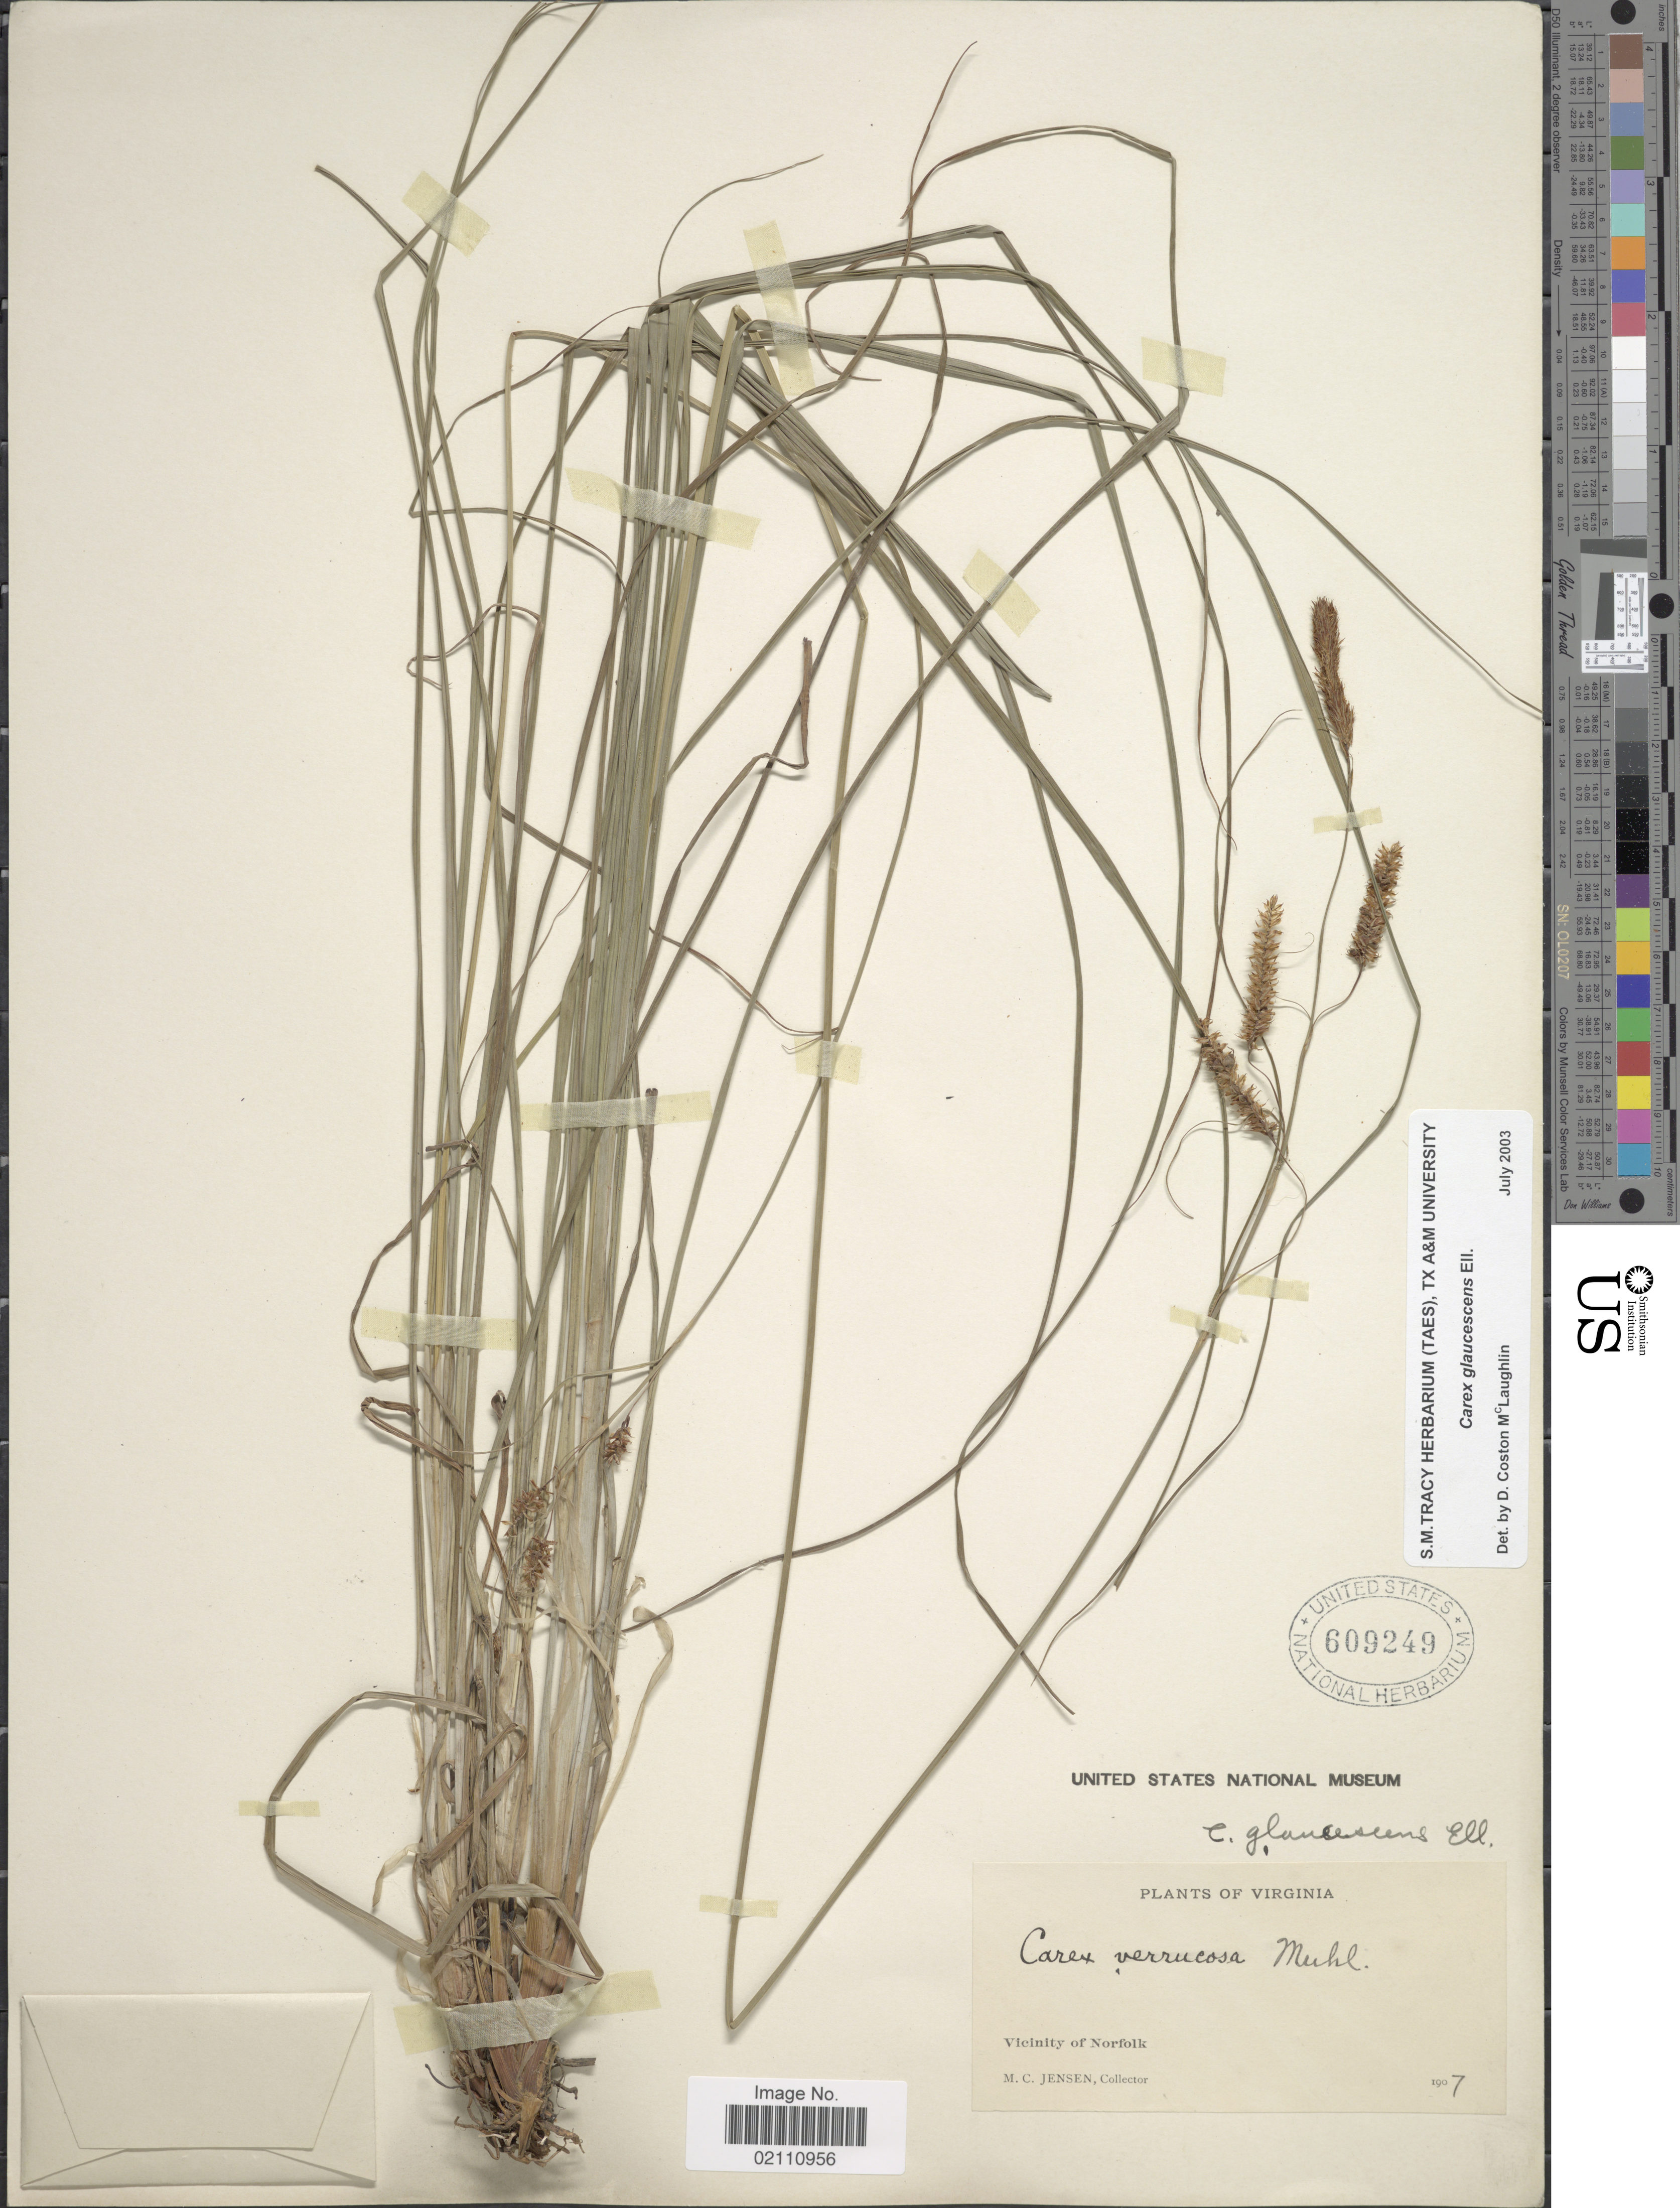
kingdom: Plantae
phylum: Tracheophyta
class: Liliopsida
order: Poales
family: Cyperaceae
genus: Carex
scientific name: Carex glaucescens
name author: Elliott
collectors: M. C. Jensen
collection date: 1907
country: United States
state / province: Virginia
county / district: City of Norfolk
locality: Vicinity of Norfolk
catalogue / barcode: US 609249